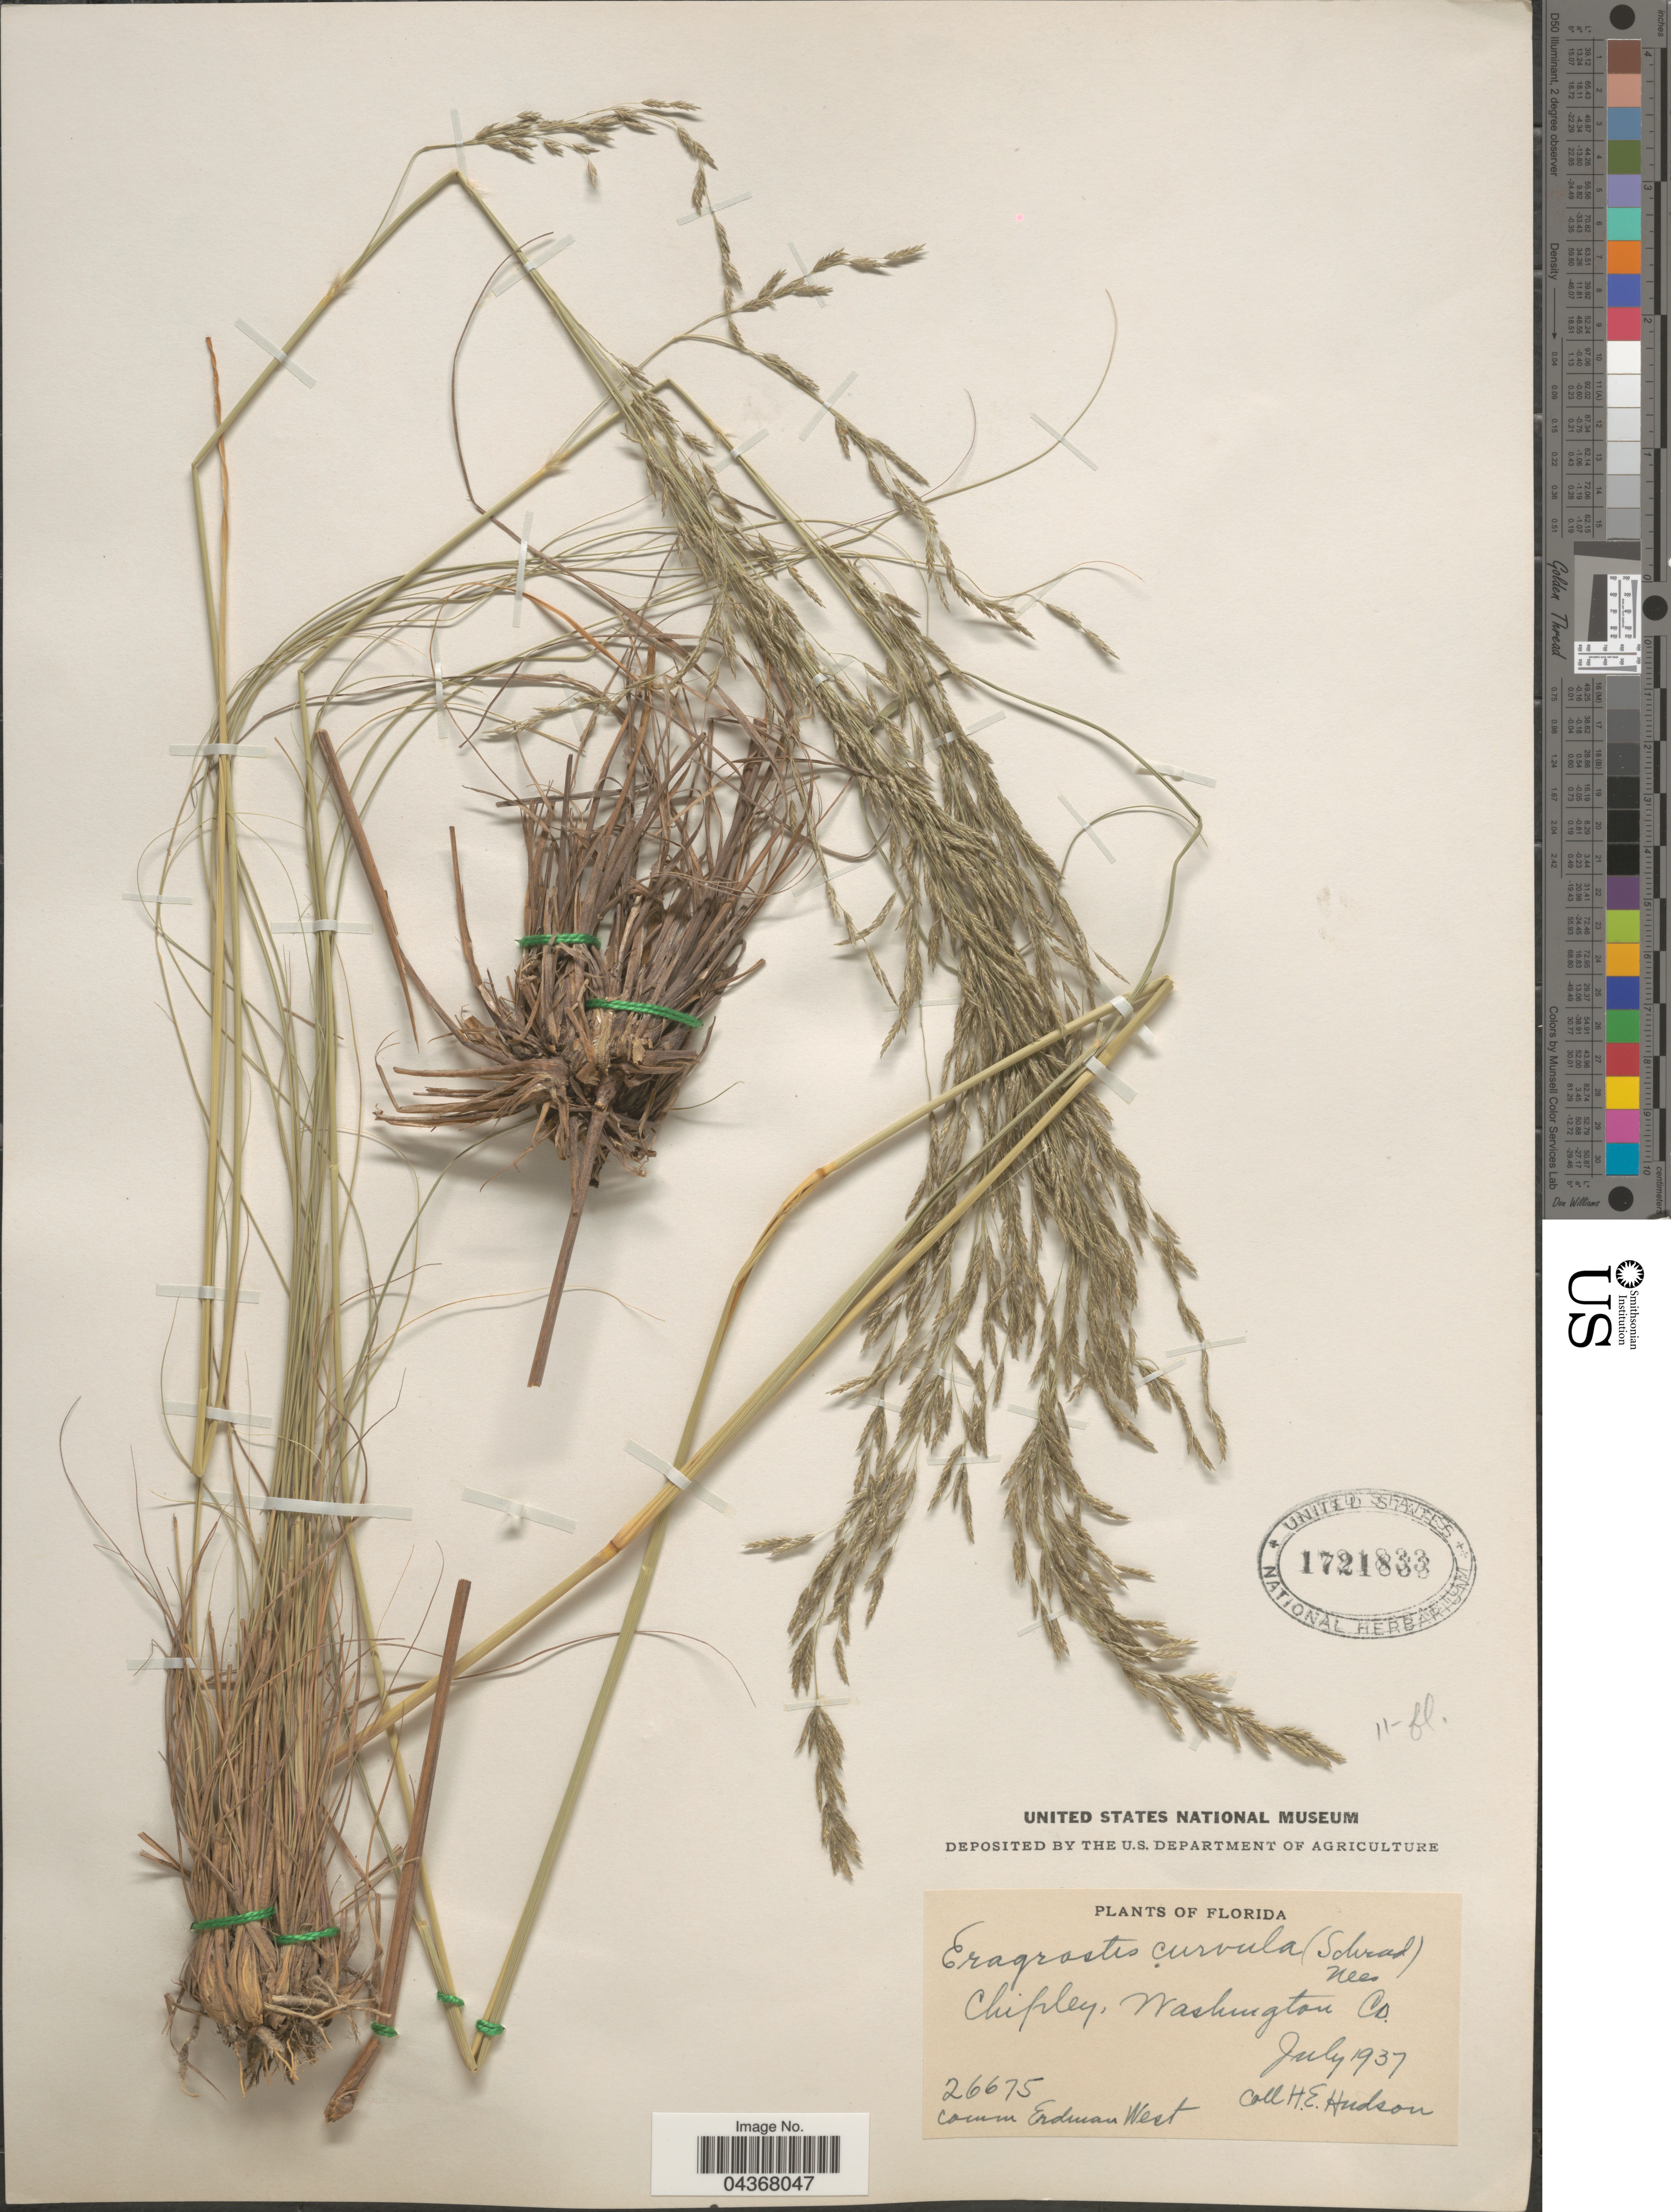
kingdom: Plantae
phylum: Tracheophyta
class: Liliopsida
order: Poales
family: Poaceae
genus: Eragrostis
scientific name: Eragrostis curvula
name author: (Schrad.) Nees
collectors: H. Hudson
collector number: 26675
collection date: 1937-07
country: United States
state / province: Florida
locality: Chipley, Washington Co.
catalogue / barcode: US 1721833